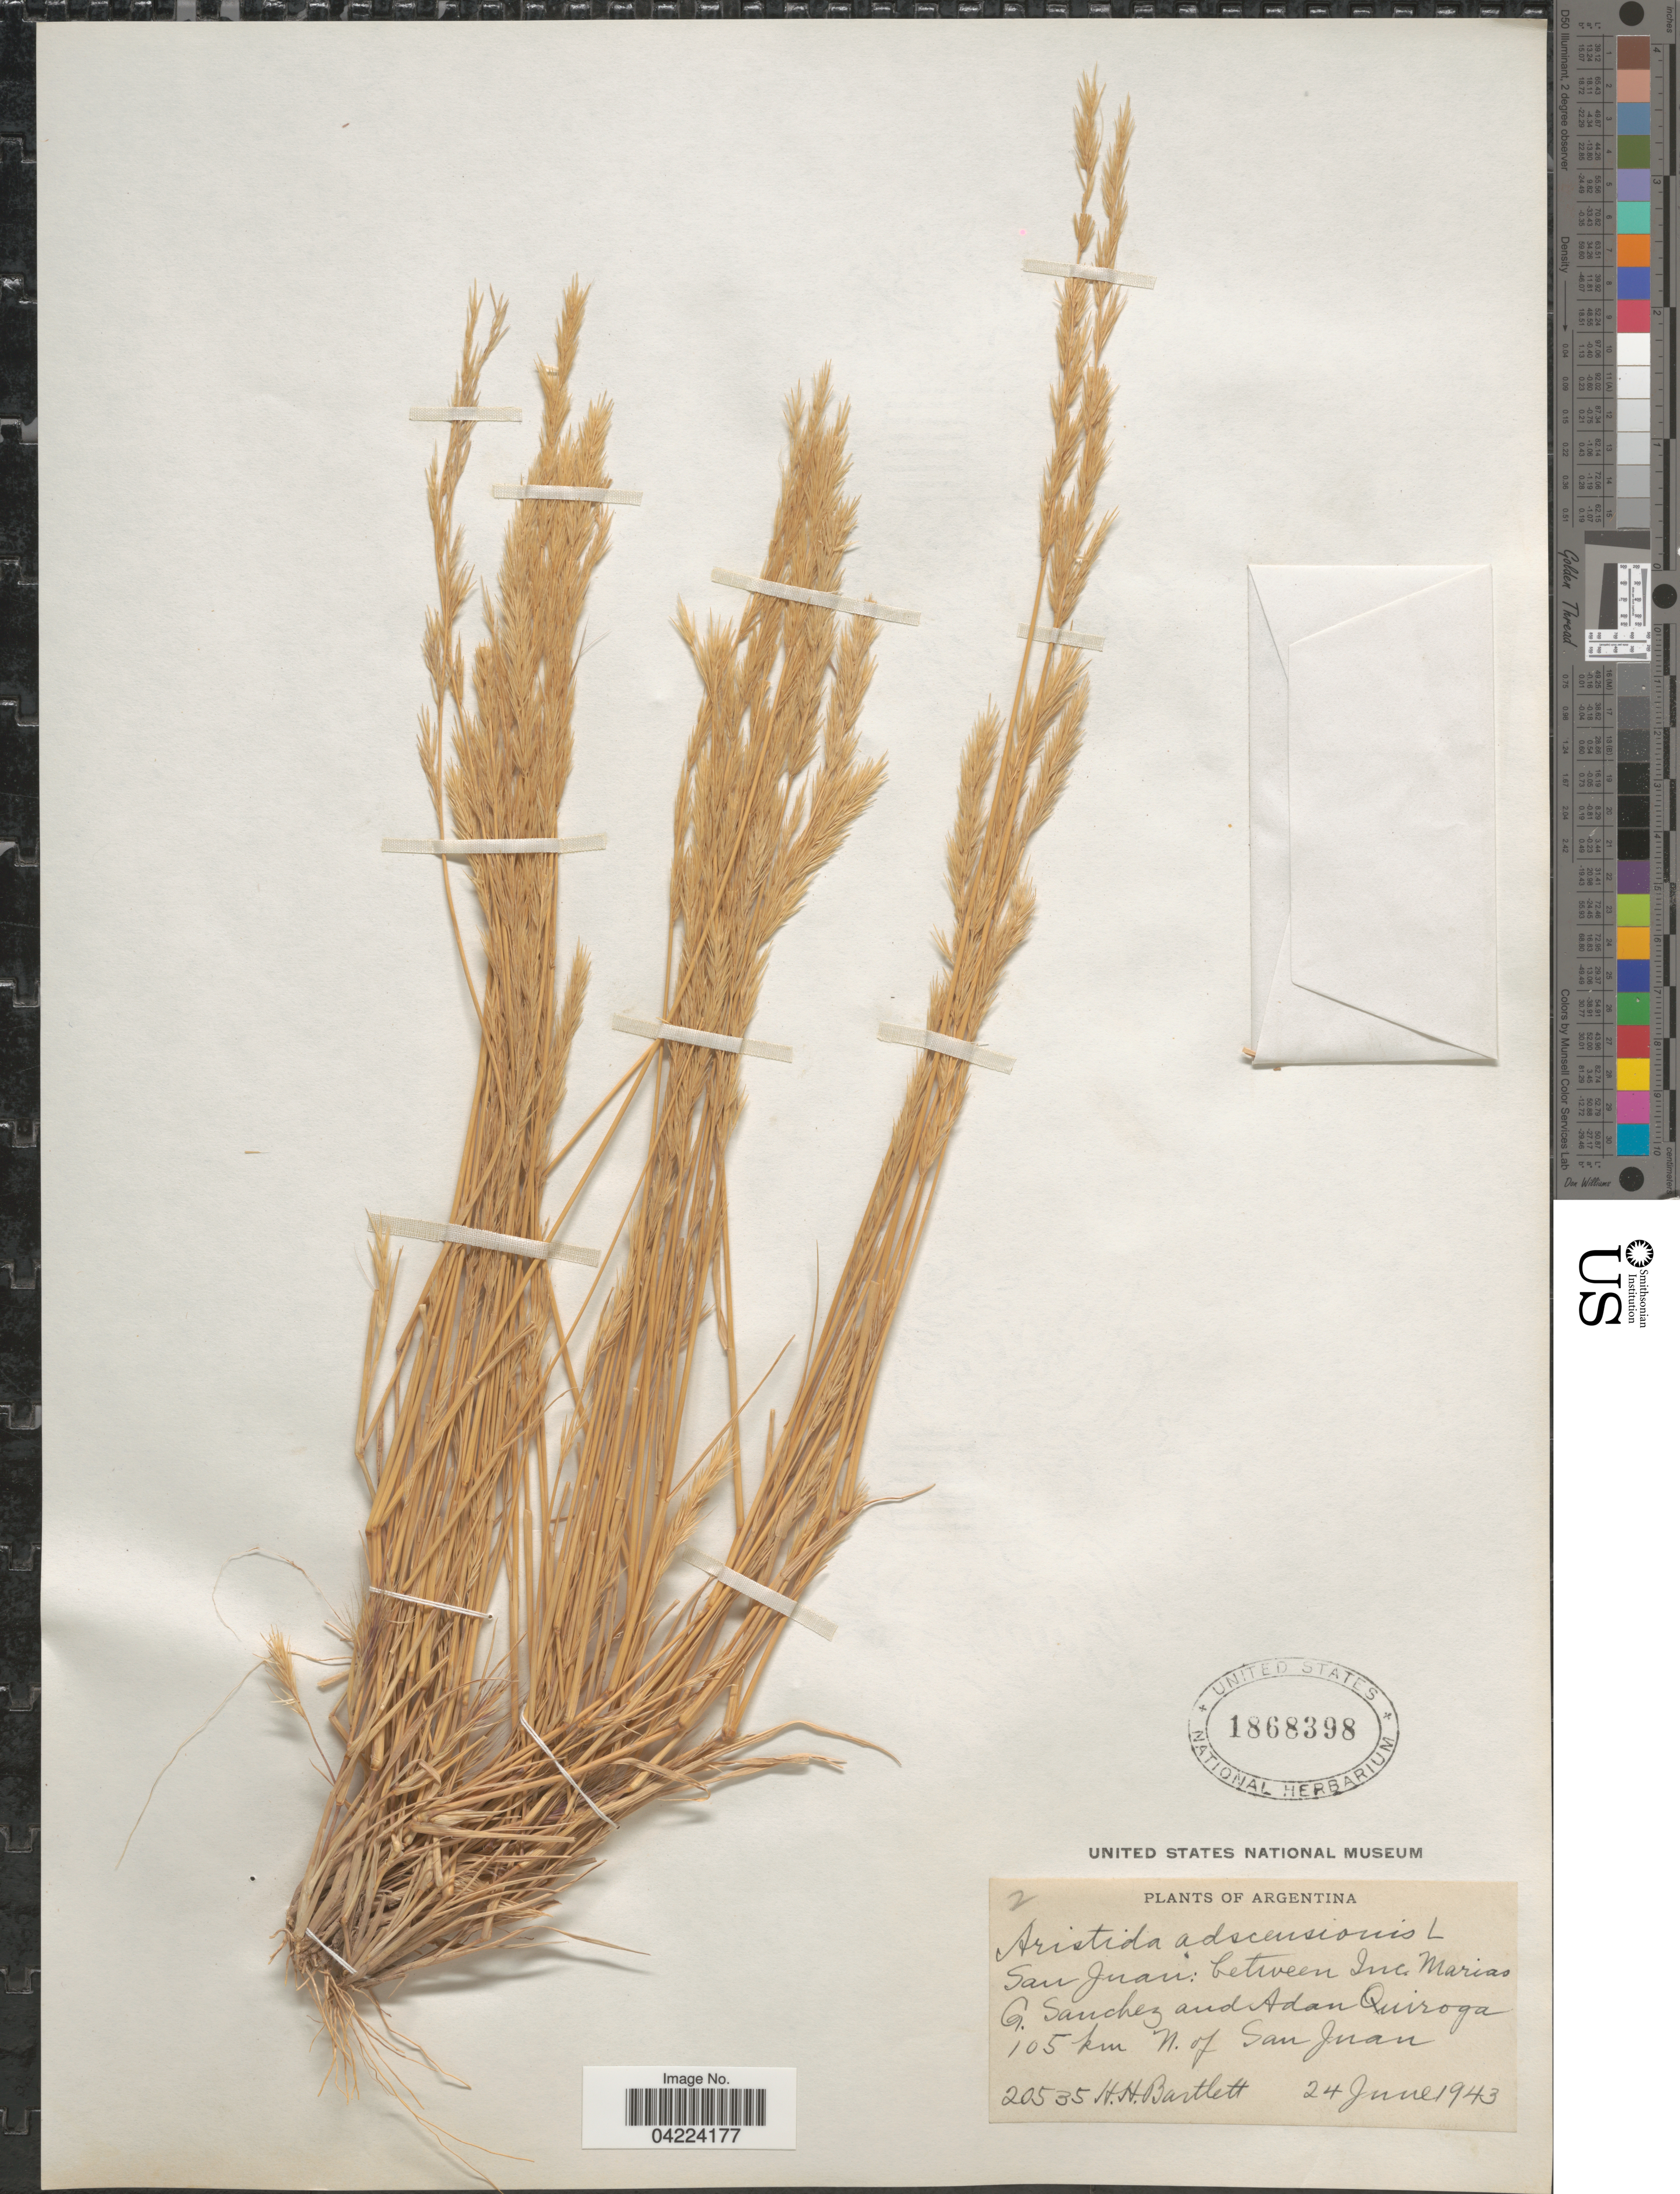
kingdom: Plantae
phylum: Tracheophyta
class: Liliopsida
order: Poales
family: Poaceae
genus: Aristida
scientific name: Aristida adscensionis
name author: L.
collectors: H. H. Bartlett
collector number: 20535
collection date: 1943-06-24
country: Argentina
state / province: San Juan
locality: Between Inc. Marias G. Sanchez and Adan Quiroga 105 km N. of San Juan.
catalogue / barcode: US 1868398